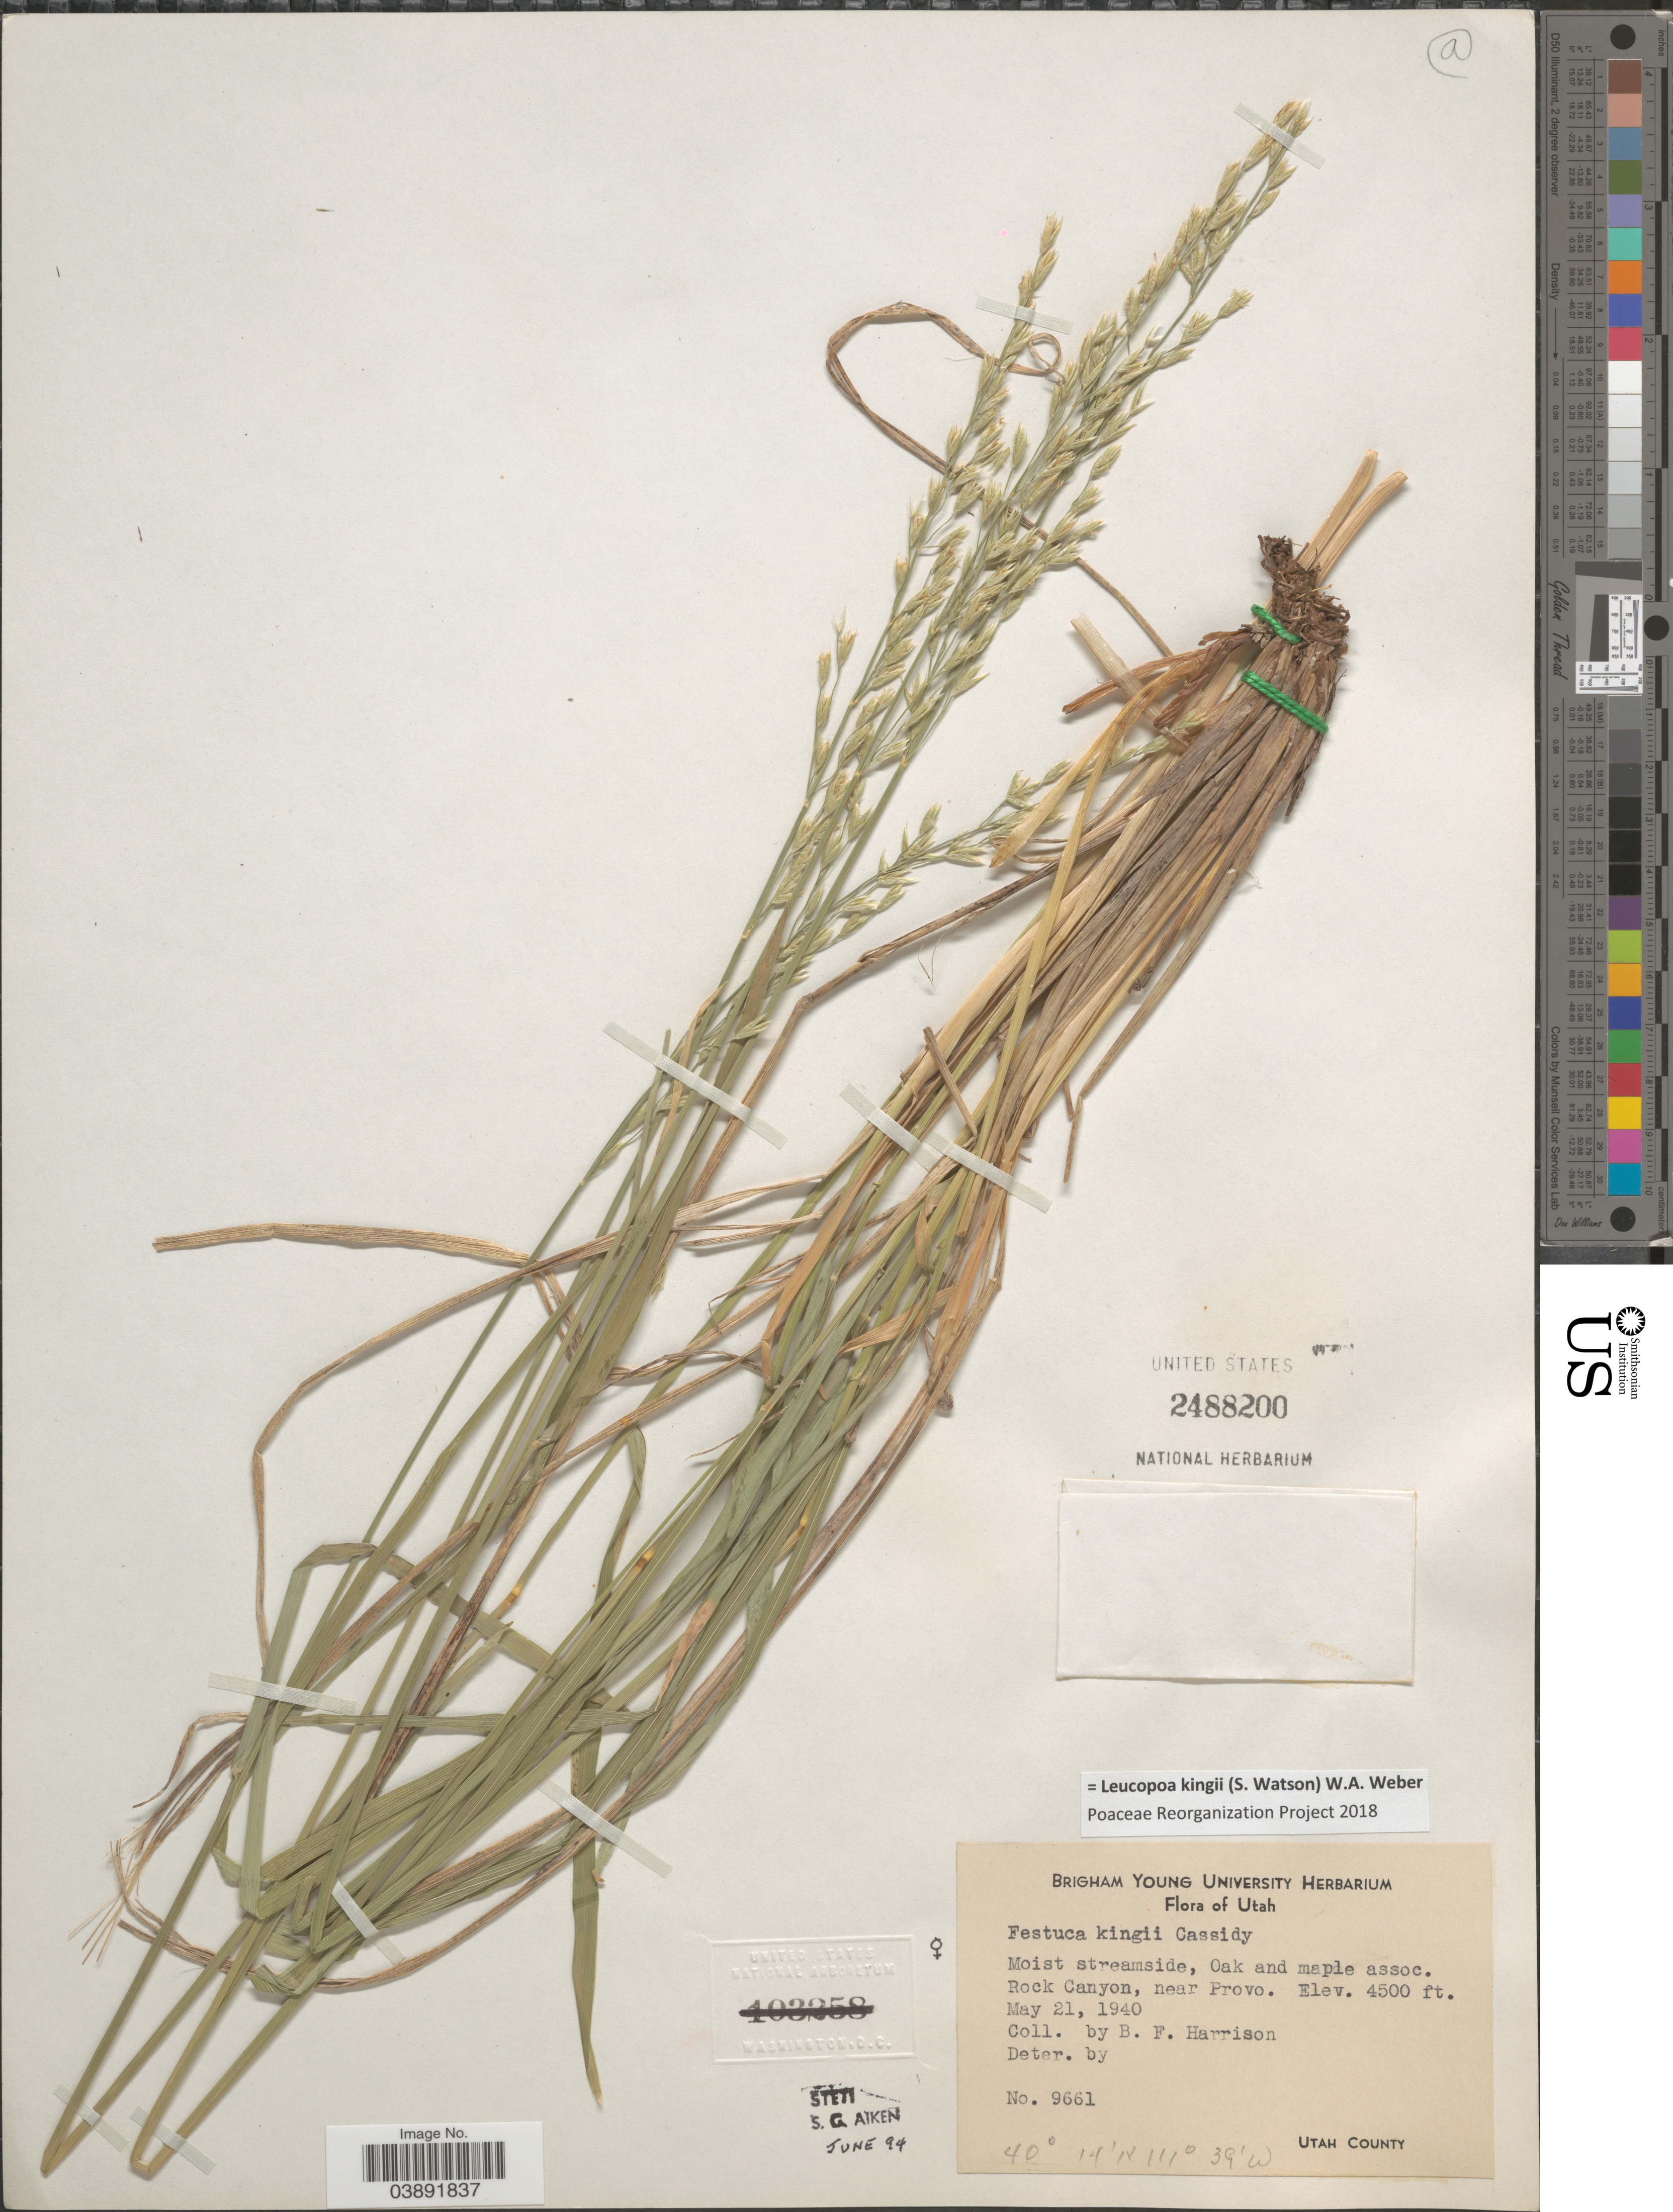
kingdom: Plantae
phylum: Tracheophyta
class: Liliopsida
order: Poales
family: Poaceae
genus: Hesperochloa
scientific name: Hesperochloa kingii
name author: (S. Watson) Rydb.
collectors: B. F. Harrison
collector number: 9661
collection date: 1940-05-21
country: United States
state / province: Utah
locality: Rock Canyon, near Provo. Utah County.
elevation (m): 1372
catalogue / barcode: US 2488200